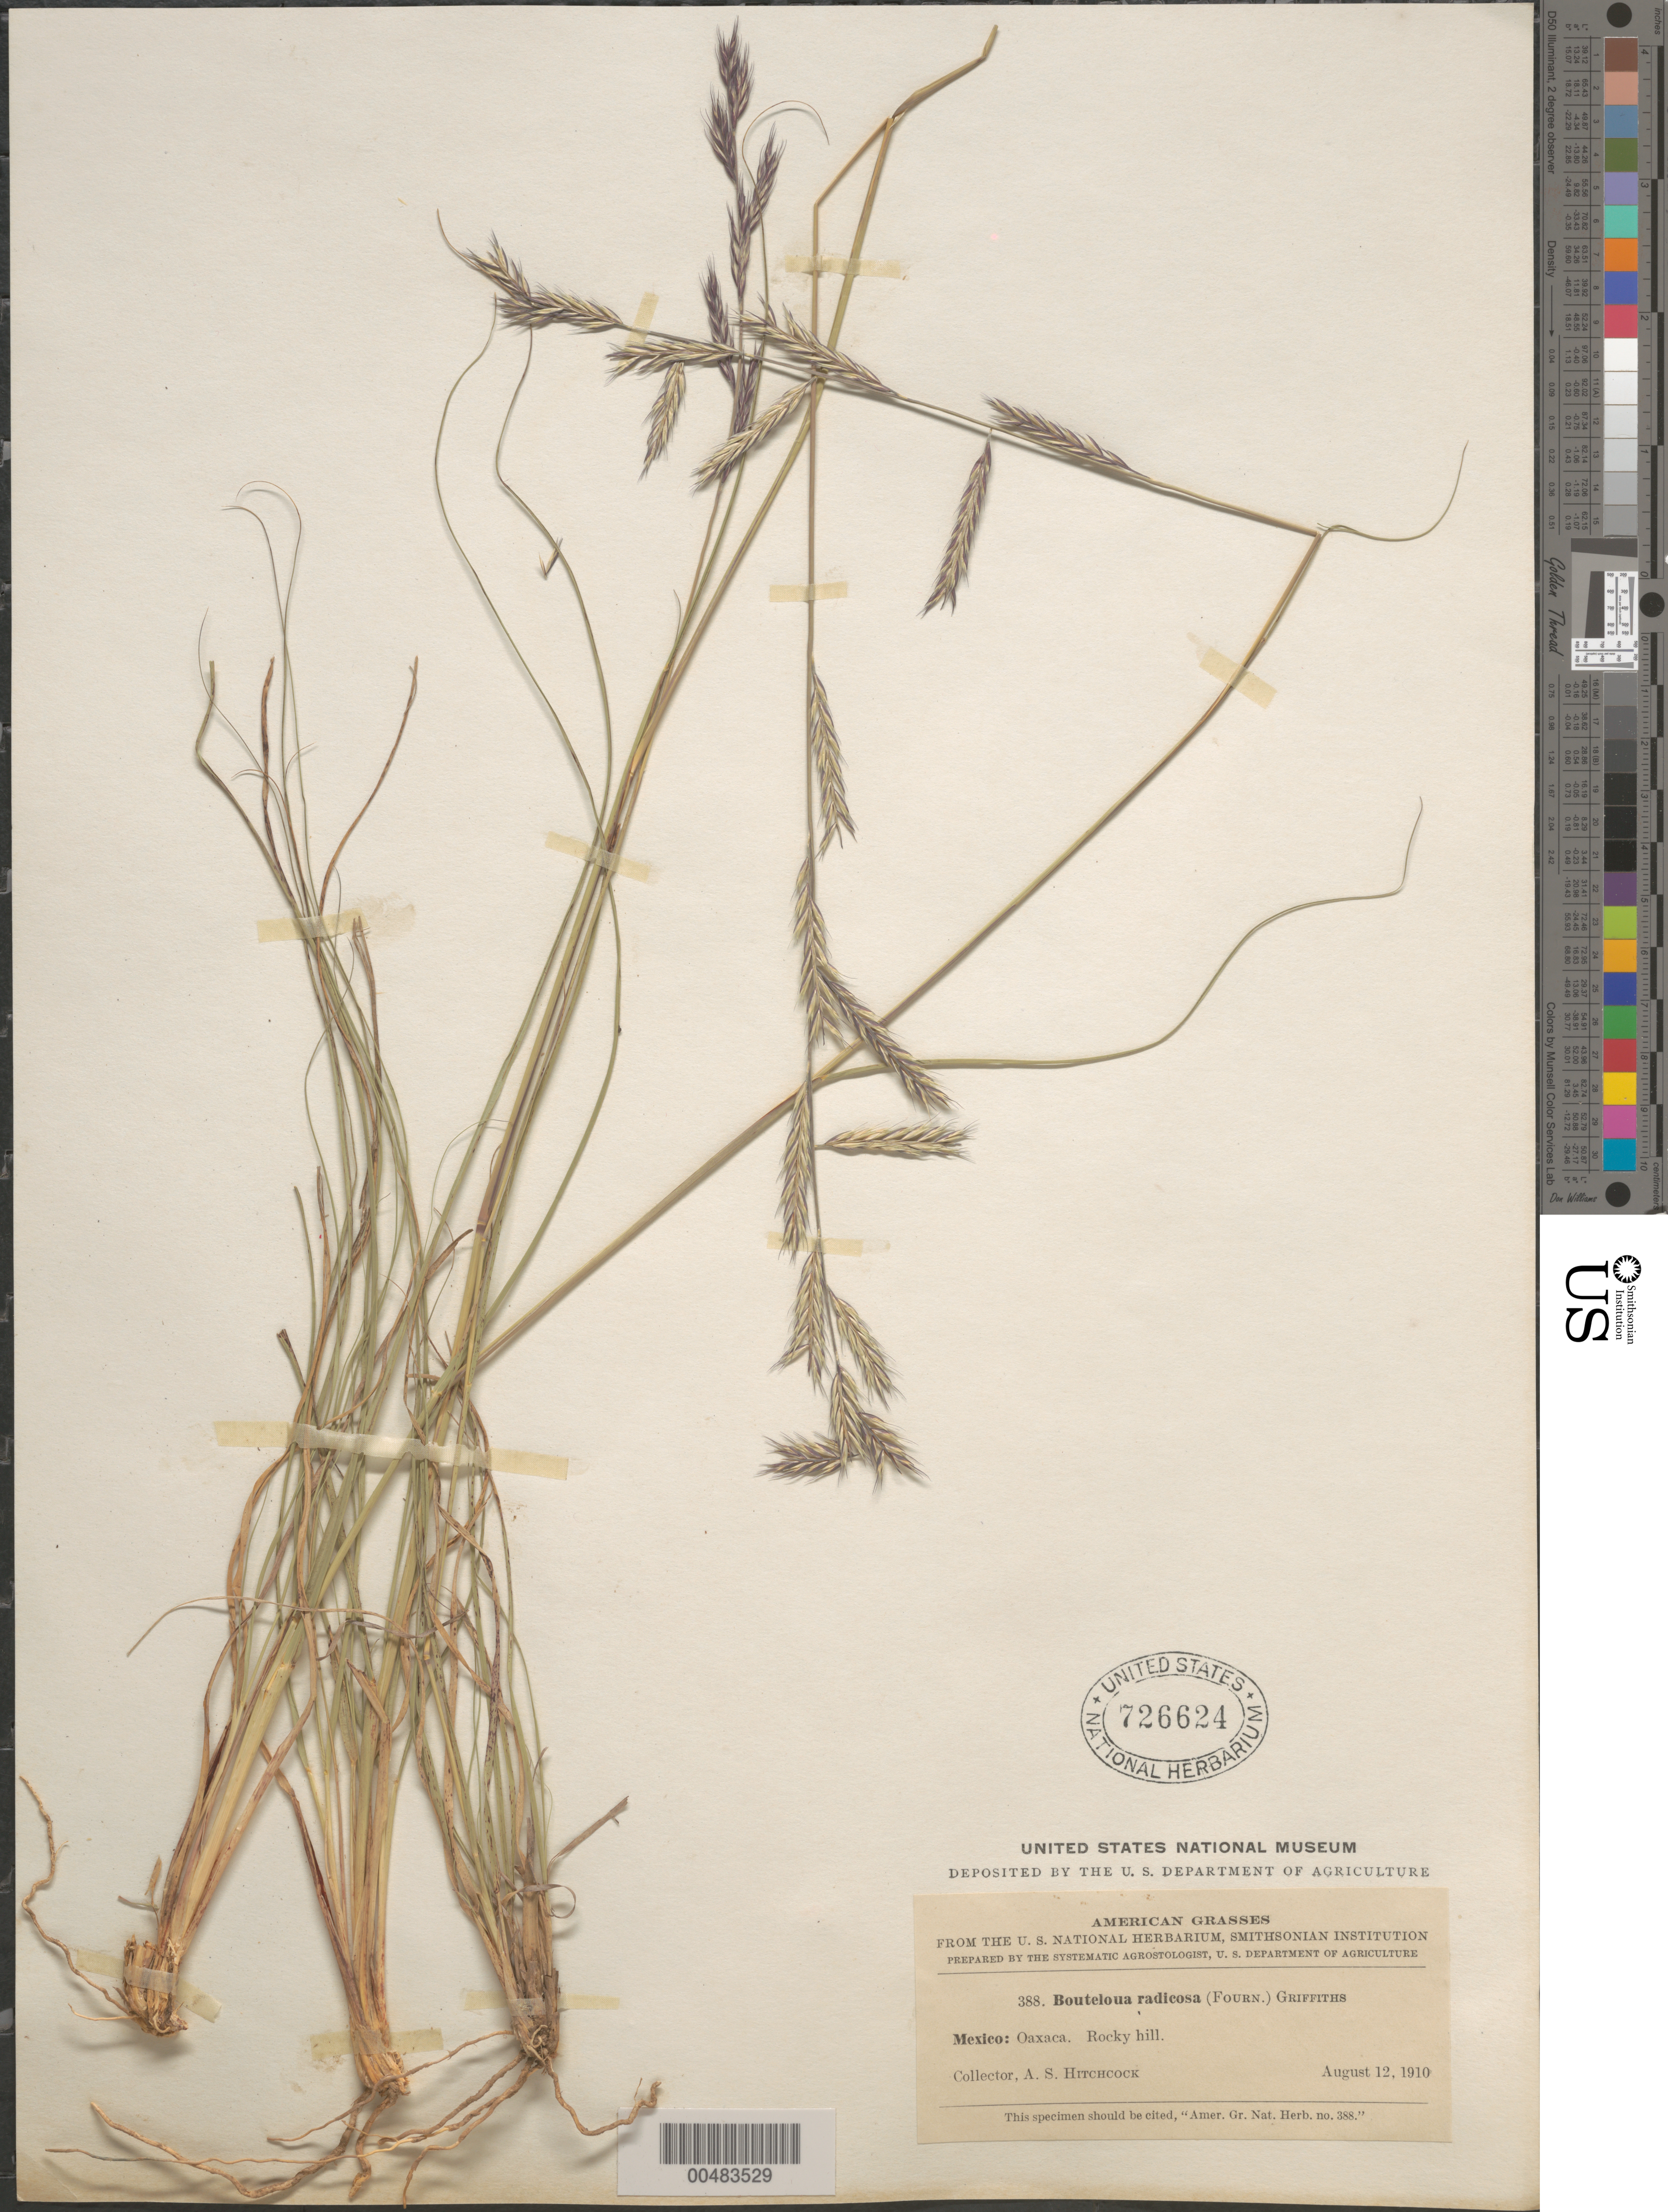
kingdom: Plantae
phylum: Tracheophyta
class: Liliopsida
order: Poales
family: Poaceae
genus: Bouteloua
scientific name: Bouteloua radicosa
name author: (E. Fourn.) Griffiths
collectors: A. S. Hitchcock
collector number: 388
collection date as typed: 12 Aug 1910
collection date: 1910-08-12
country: Mexico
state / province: Oaxaca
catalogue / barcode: US 726624